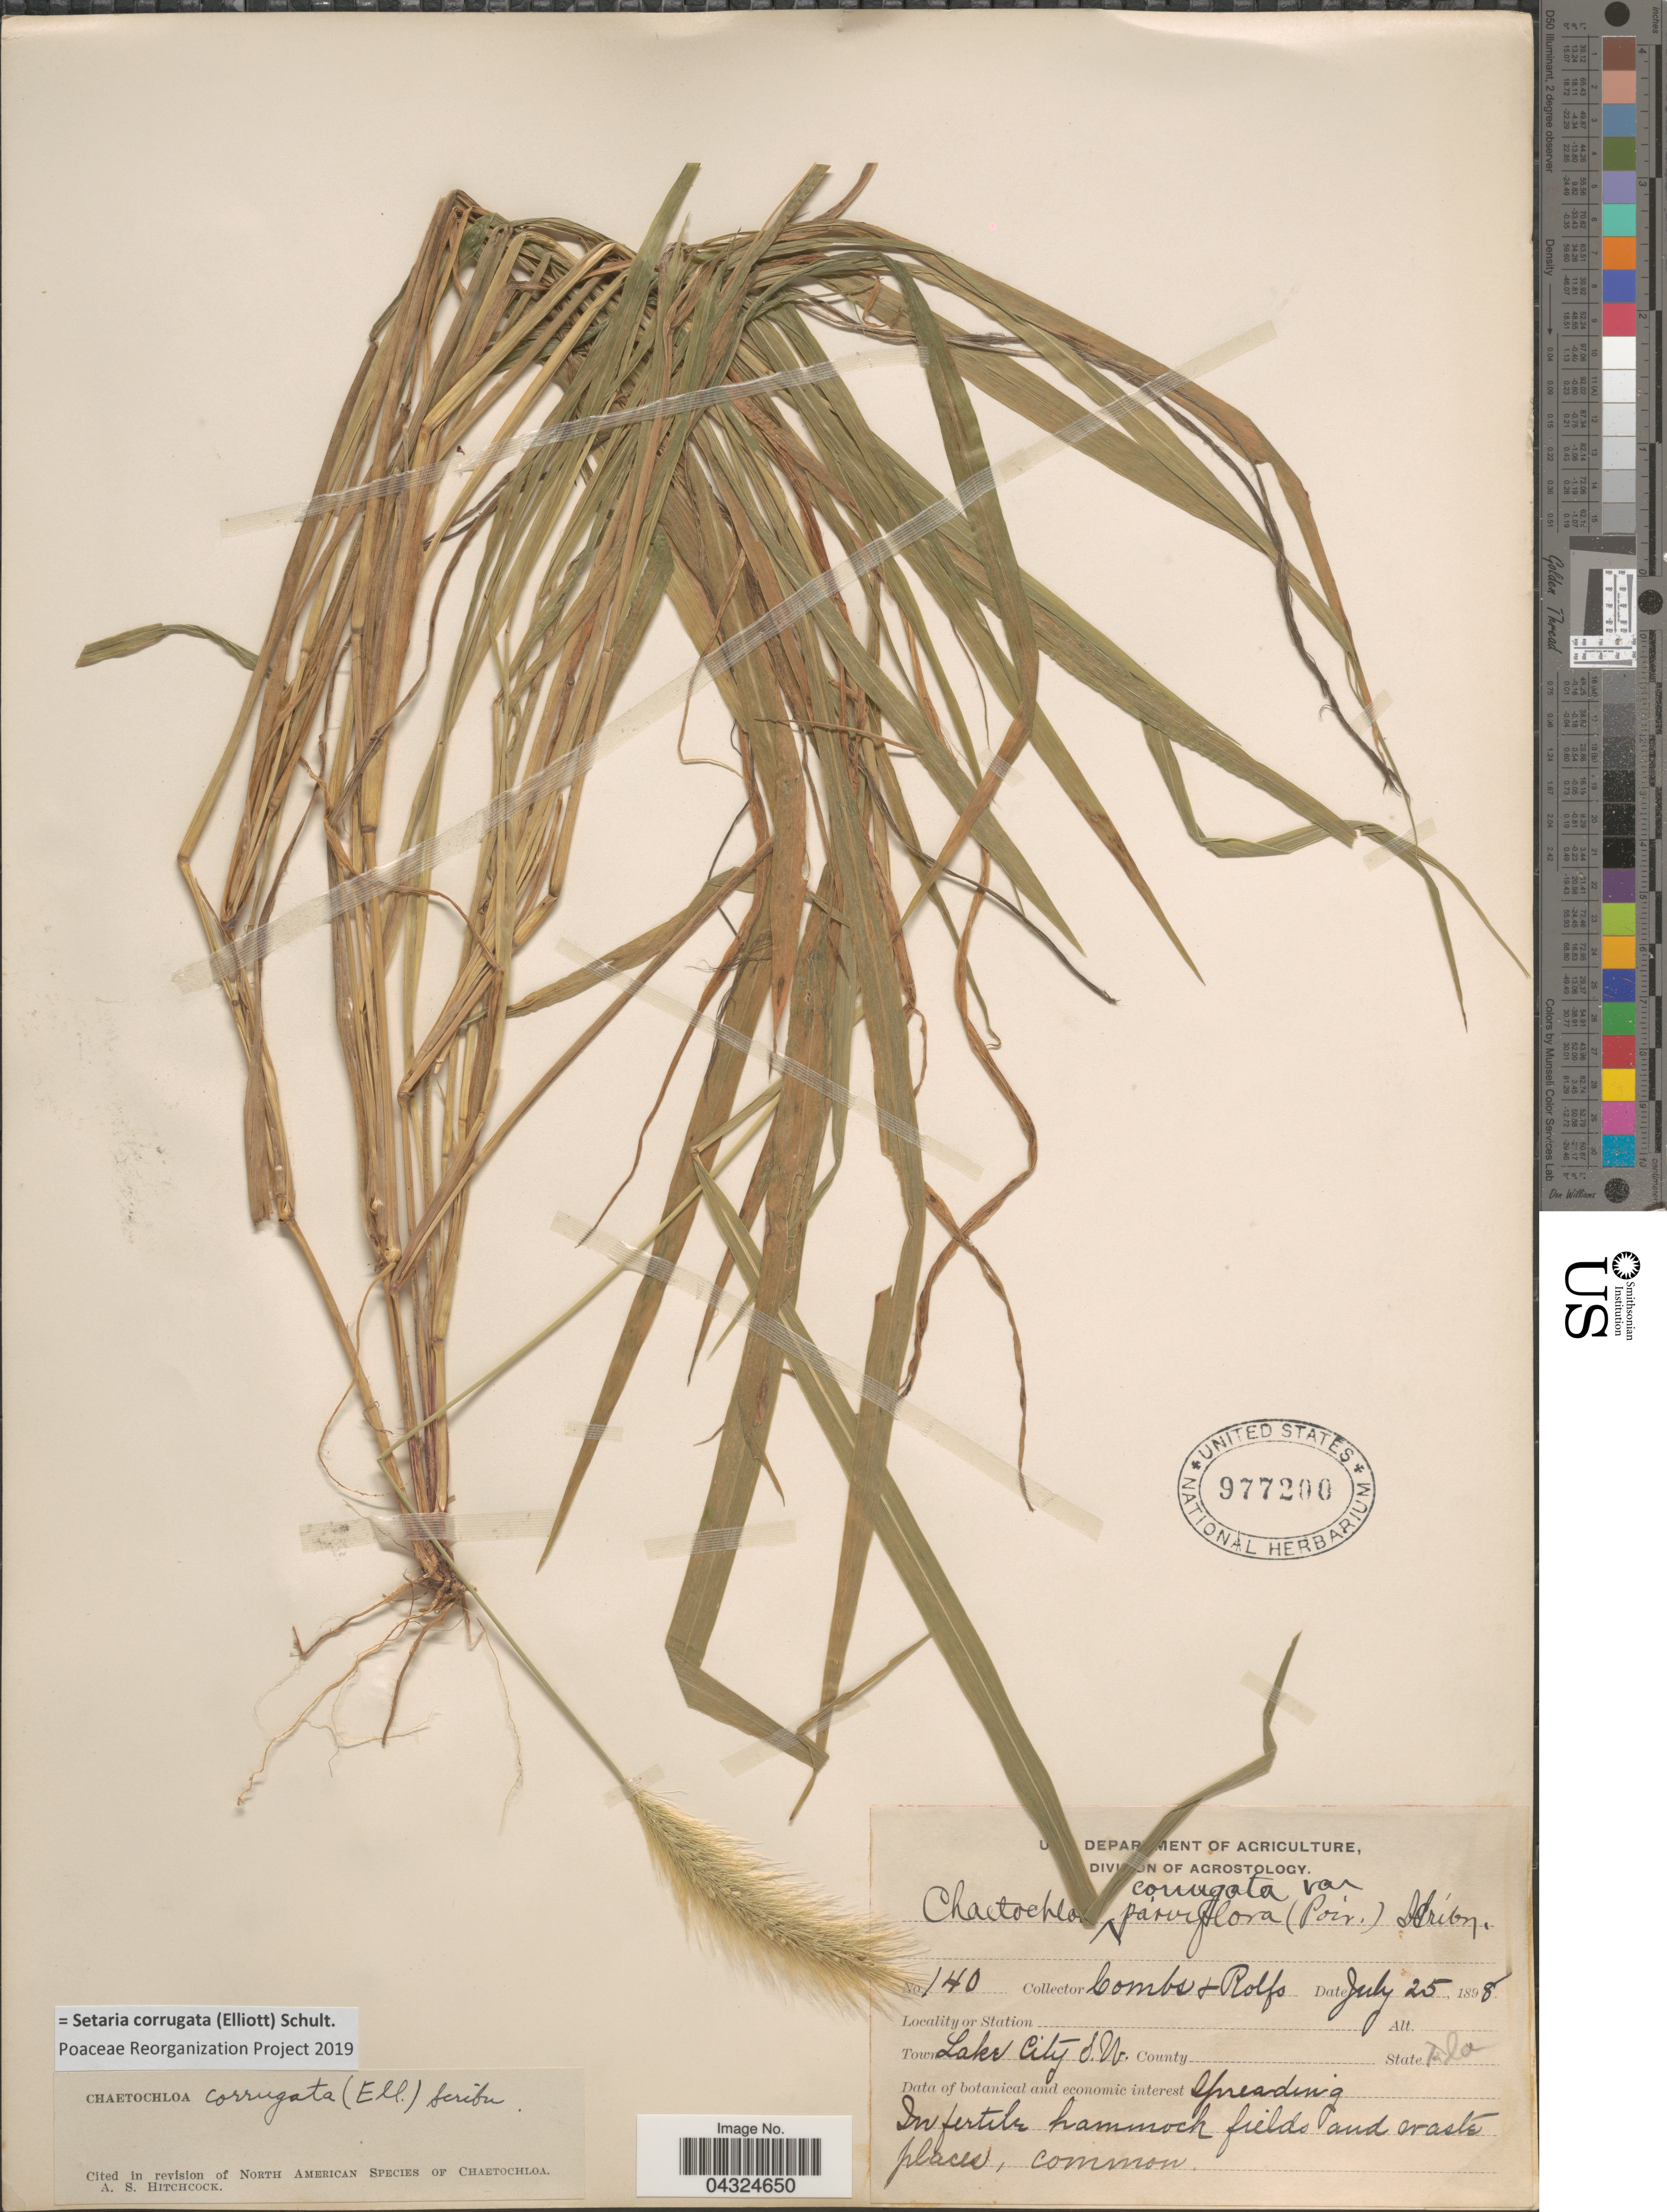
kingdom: Plantae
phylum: Tracheophyta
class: Liliopsida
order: Poales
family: Poaceae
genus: Setaria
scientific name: Setaria corrugata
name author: (Elliott) Schult.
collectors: -. Combs & Rolfs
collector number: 140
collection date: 1898-07-25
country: United States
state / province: Florida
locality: Town Lake City S.W.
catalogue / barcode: US 977200